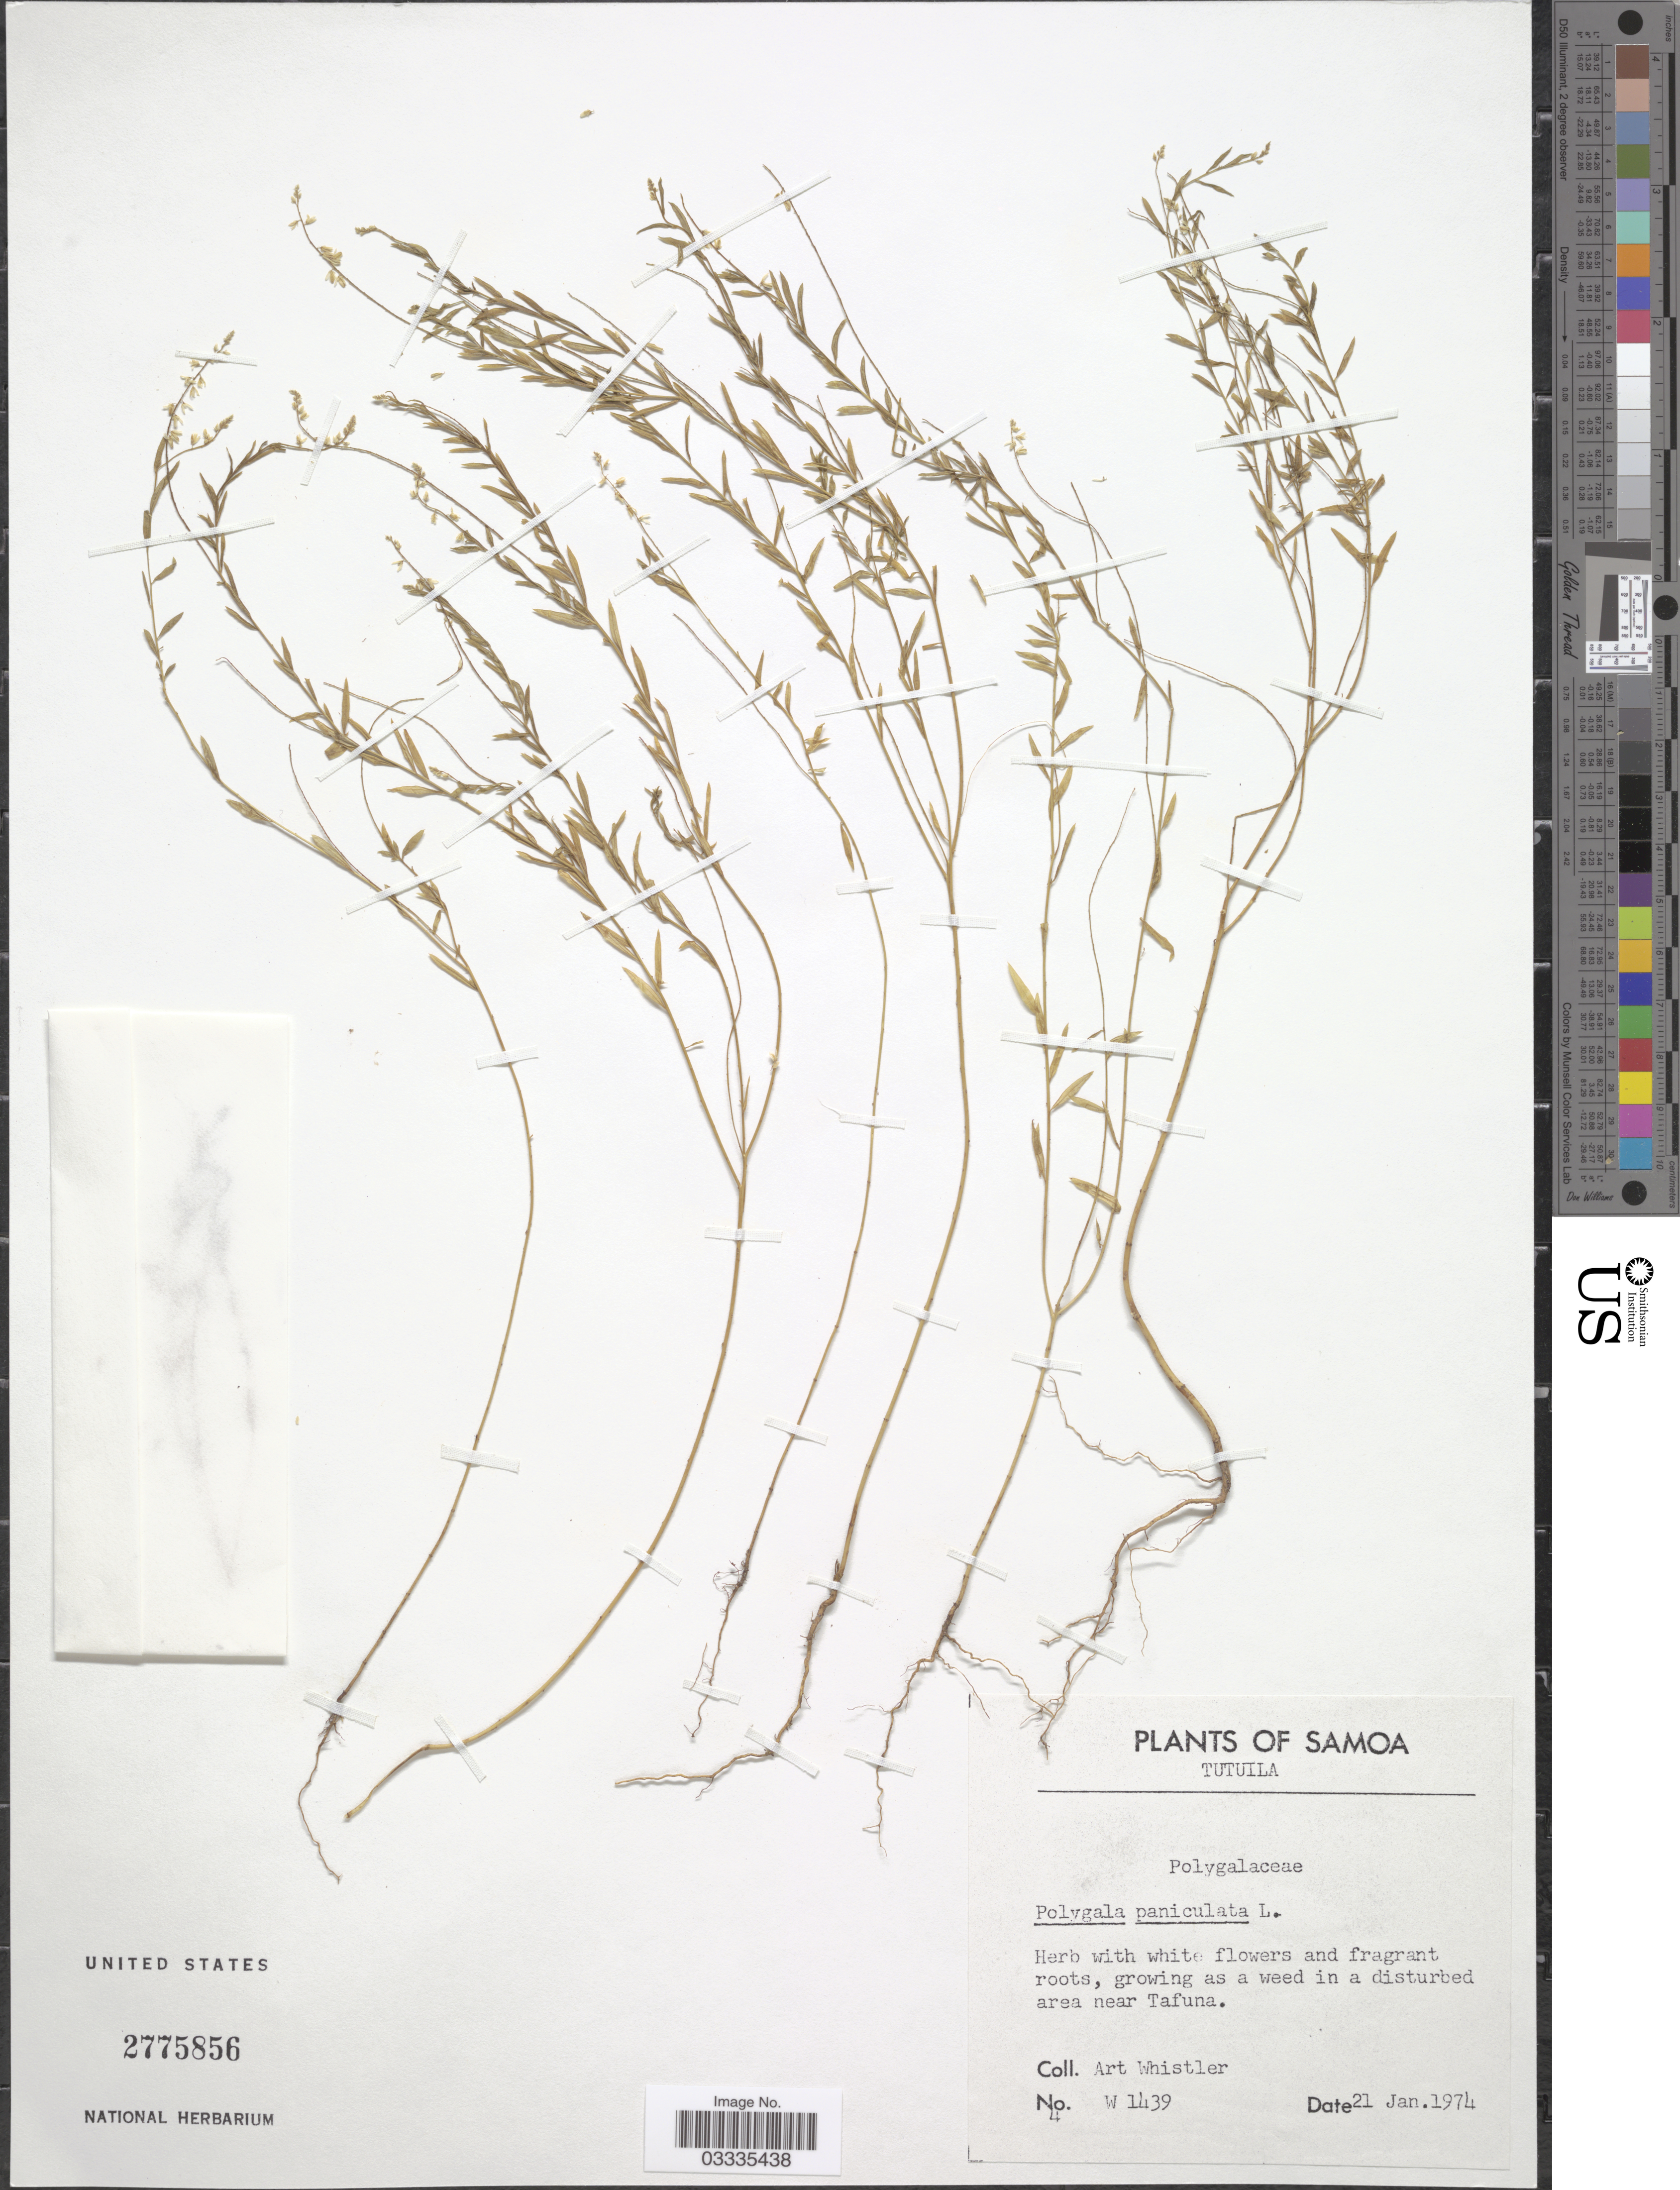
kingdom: Plantae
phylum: Tracheophyta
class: Magnoliopsida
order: Fabales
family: Polygalaceae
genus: Polygala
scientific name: Polygala paniculata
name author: L.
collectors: A. Whistler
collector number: W1439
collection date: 1974-01-21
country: American Samoa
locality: Samoa. Tutuila. Growing as a weed in a disturbed area near Tafuna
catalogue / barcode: US 2775856